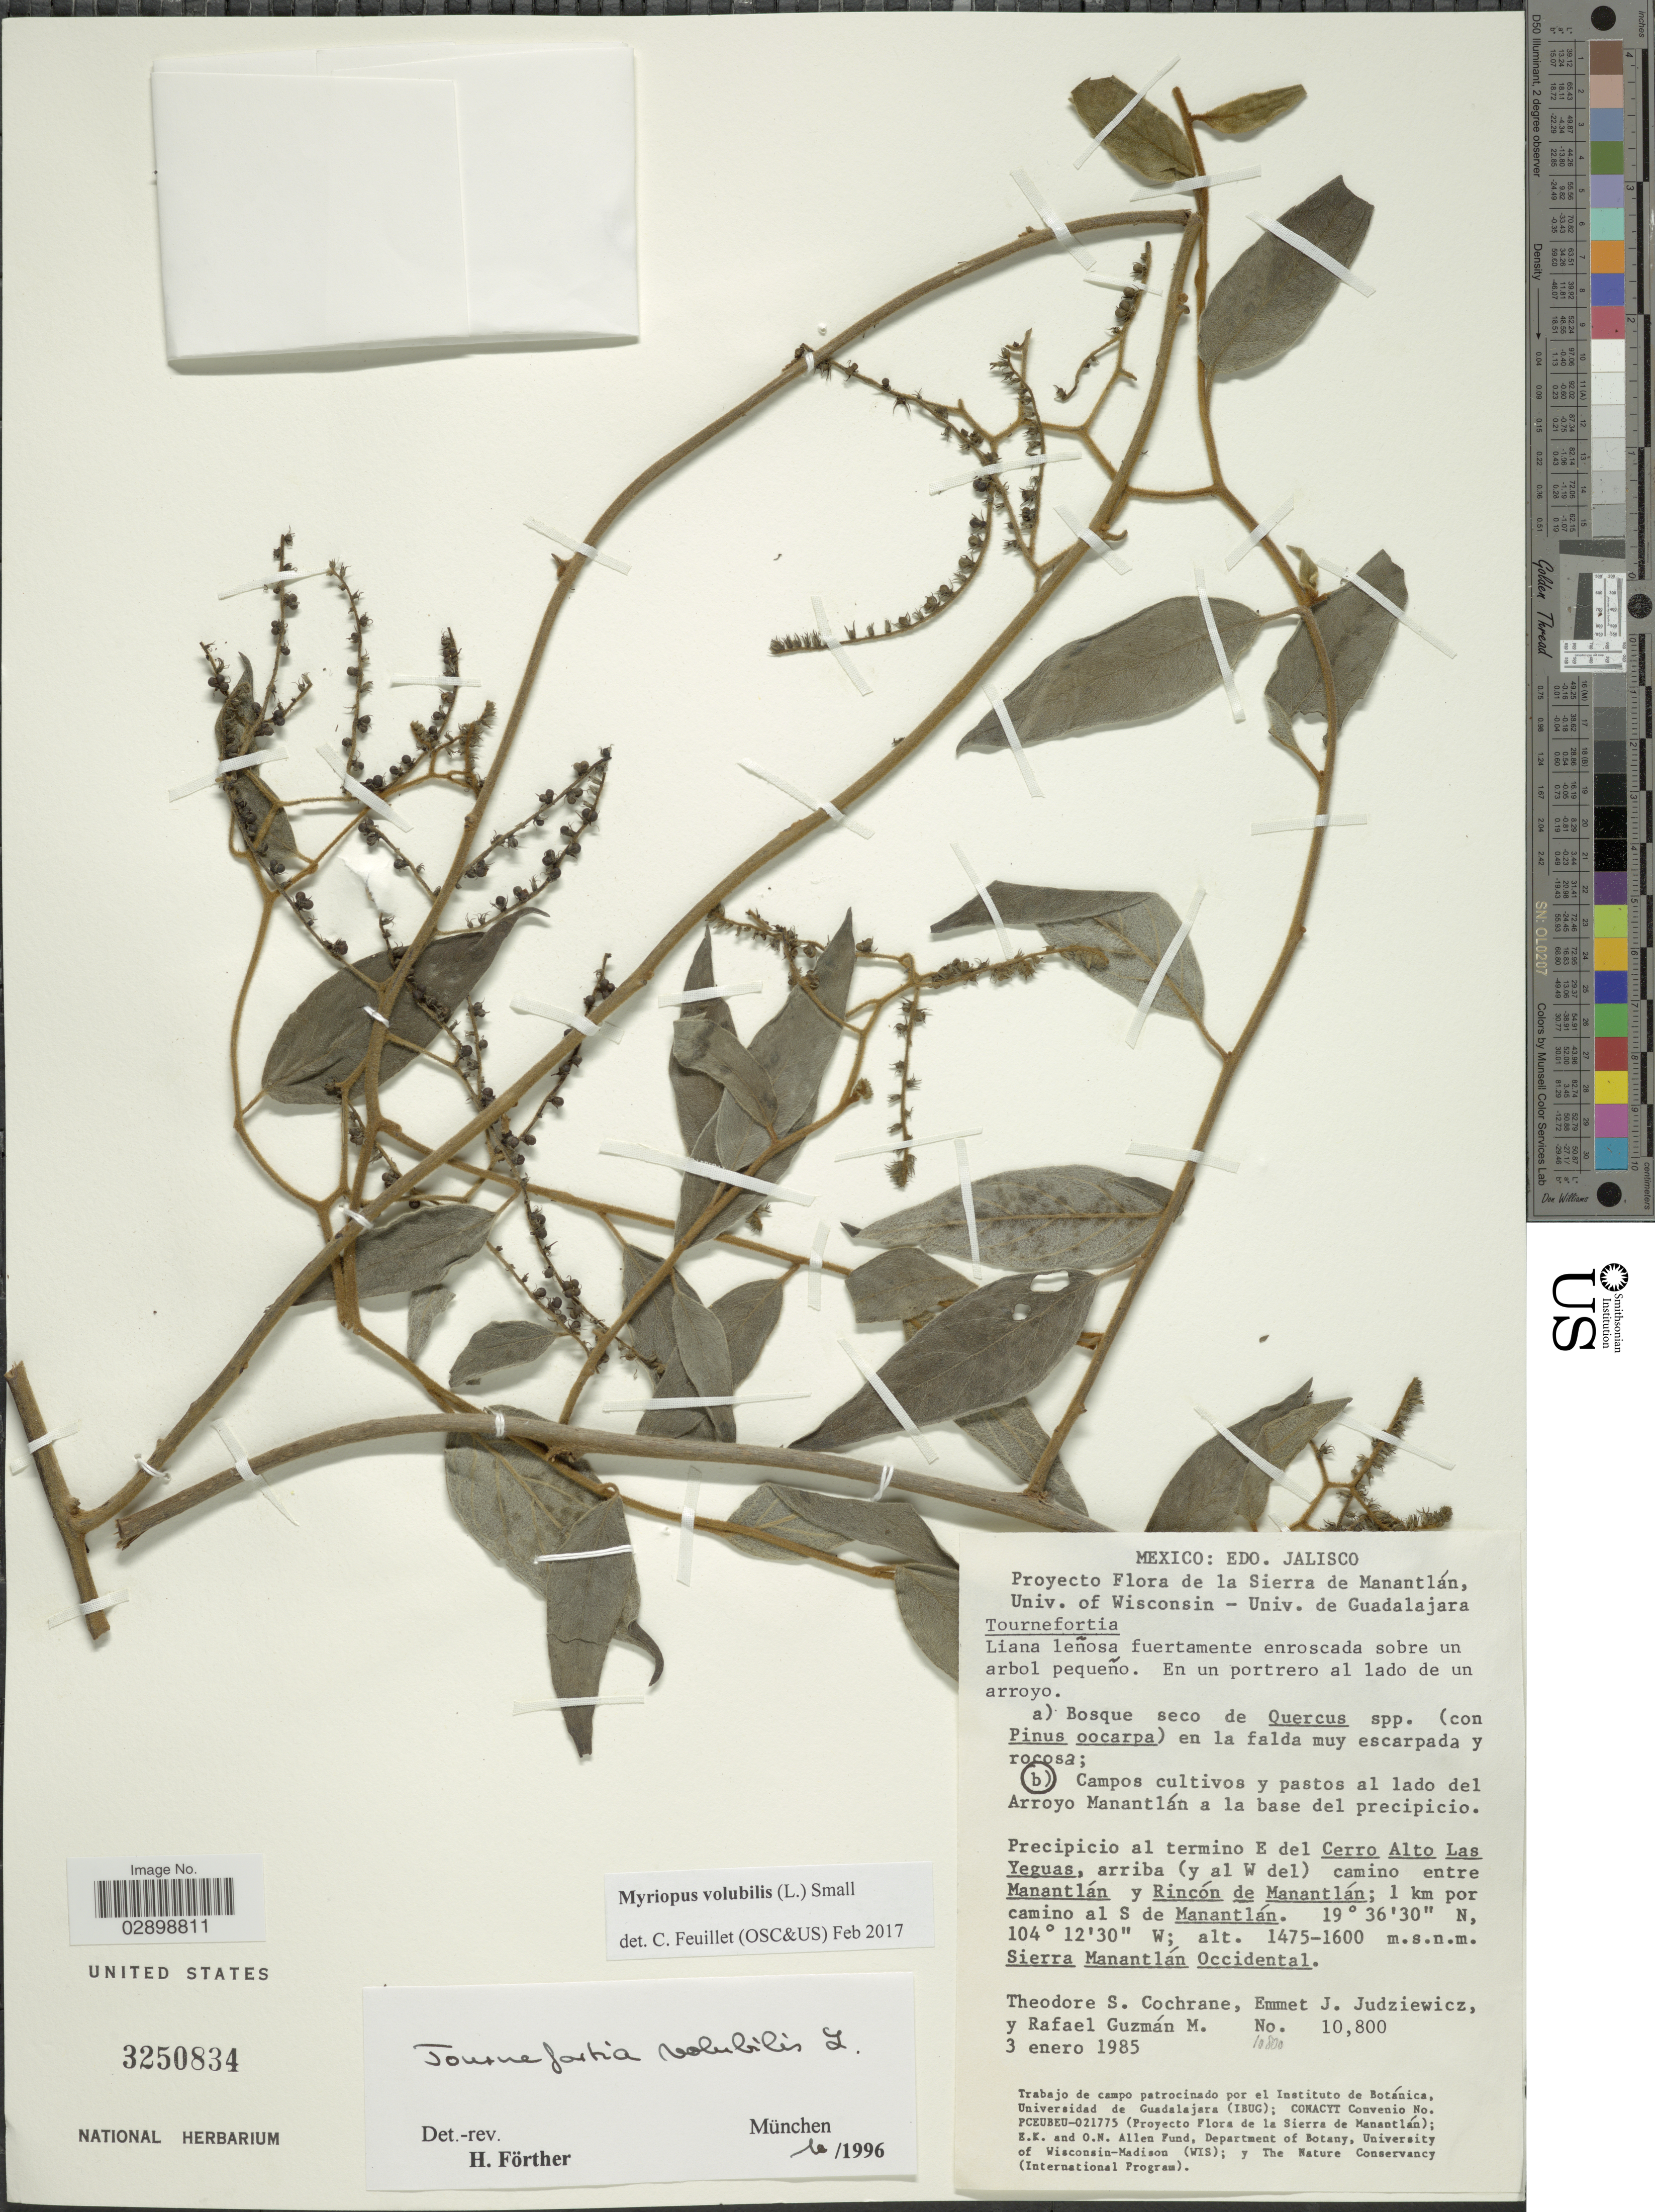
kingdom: Plantae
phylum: Tracheophyta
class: Magnoliopsida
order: Boraginales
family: Heliotropiaceae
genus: Myriopus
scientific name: Myriopus volubilis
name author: (L.) Small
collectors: T. S. Cochrane, E. J. Judziewicz & R. Guzman-M.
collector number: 10800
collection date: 1985-01-03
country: Mexico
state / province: Jalisco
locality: Campos cultivos y pastos al lado del Arroyo Manantlán a la base del precipicio. Precipicio al termino E del Cerro Alto Las Yeguas, arriba (y al W del) camino entre Manant;án y Rincón de Manantlán; 1 km por camino al S de Manantlán. Sierra Manantlán Occidental.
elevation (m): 1475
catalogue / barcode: US 3250834